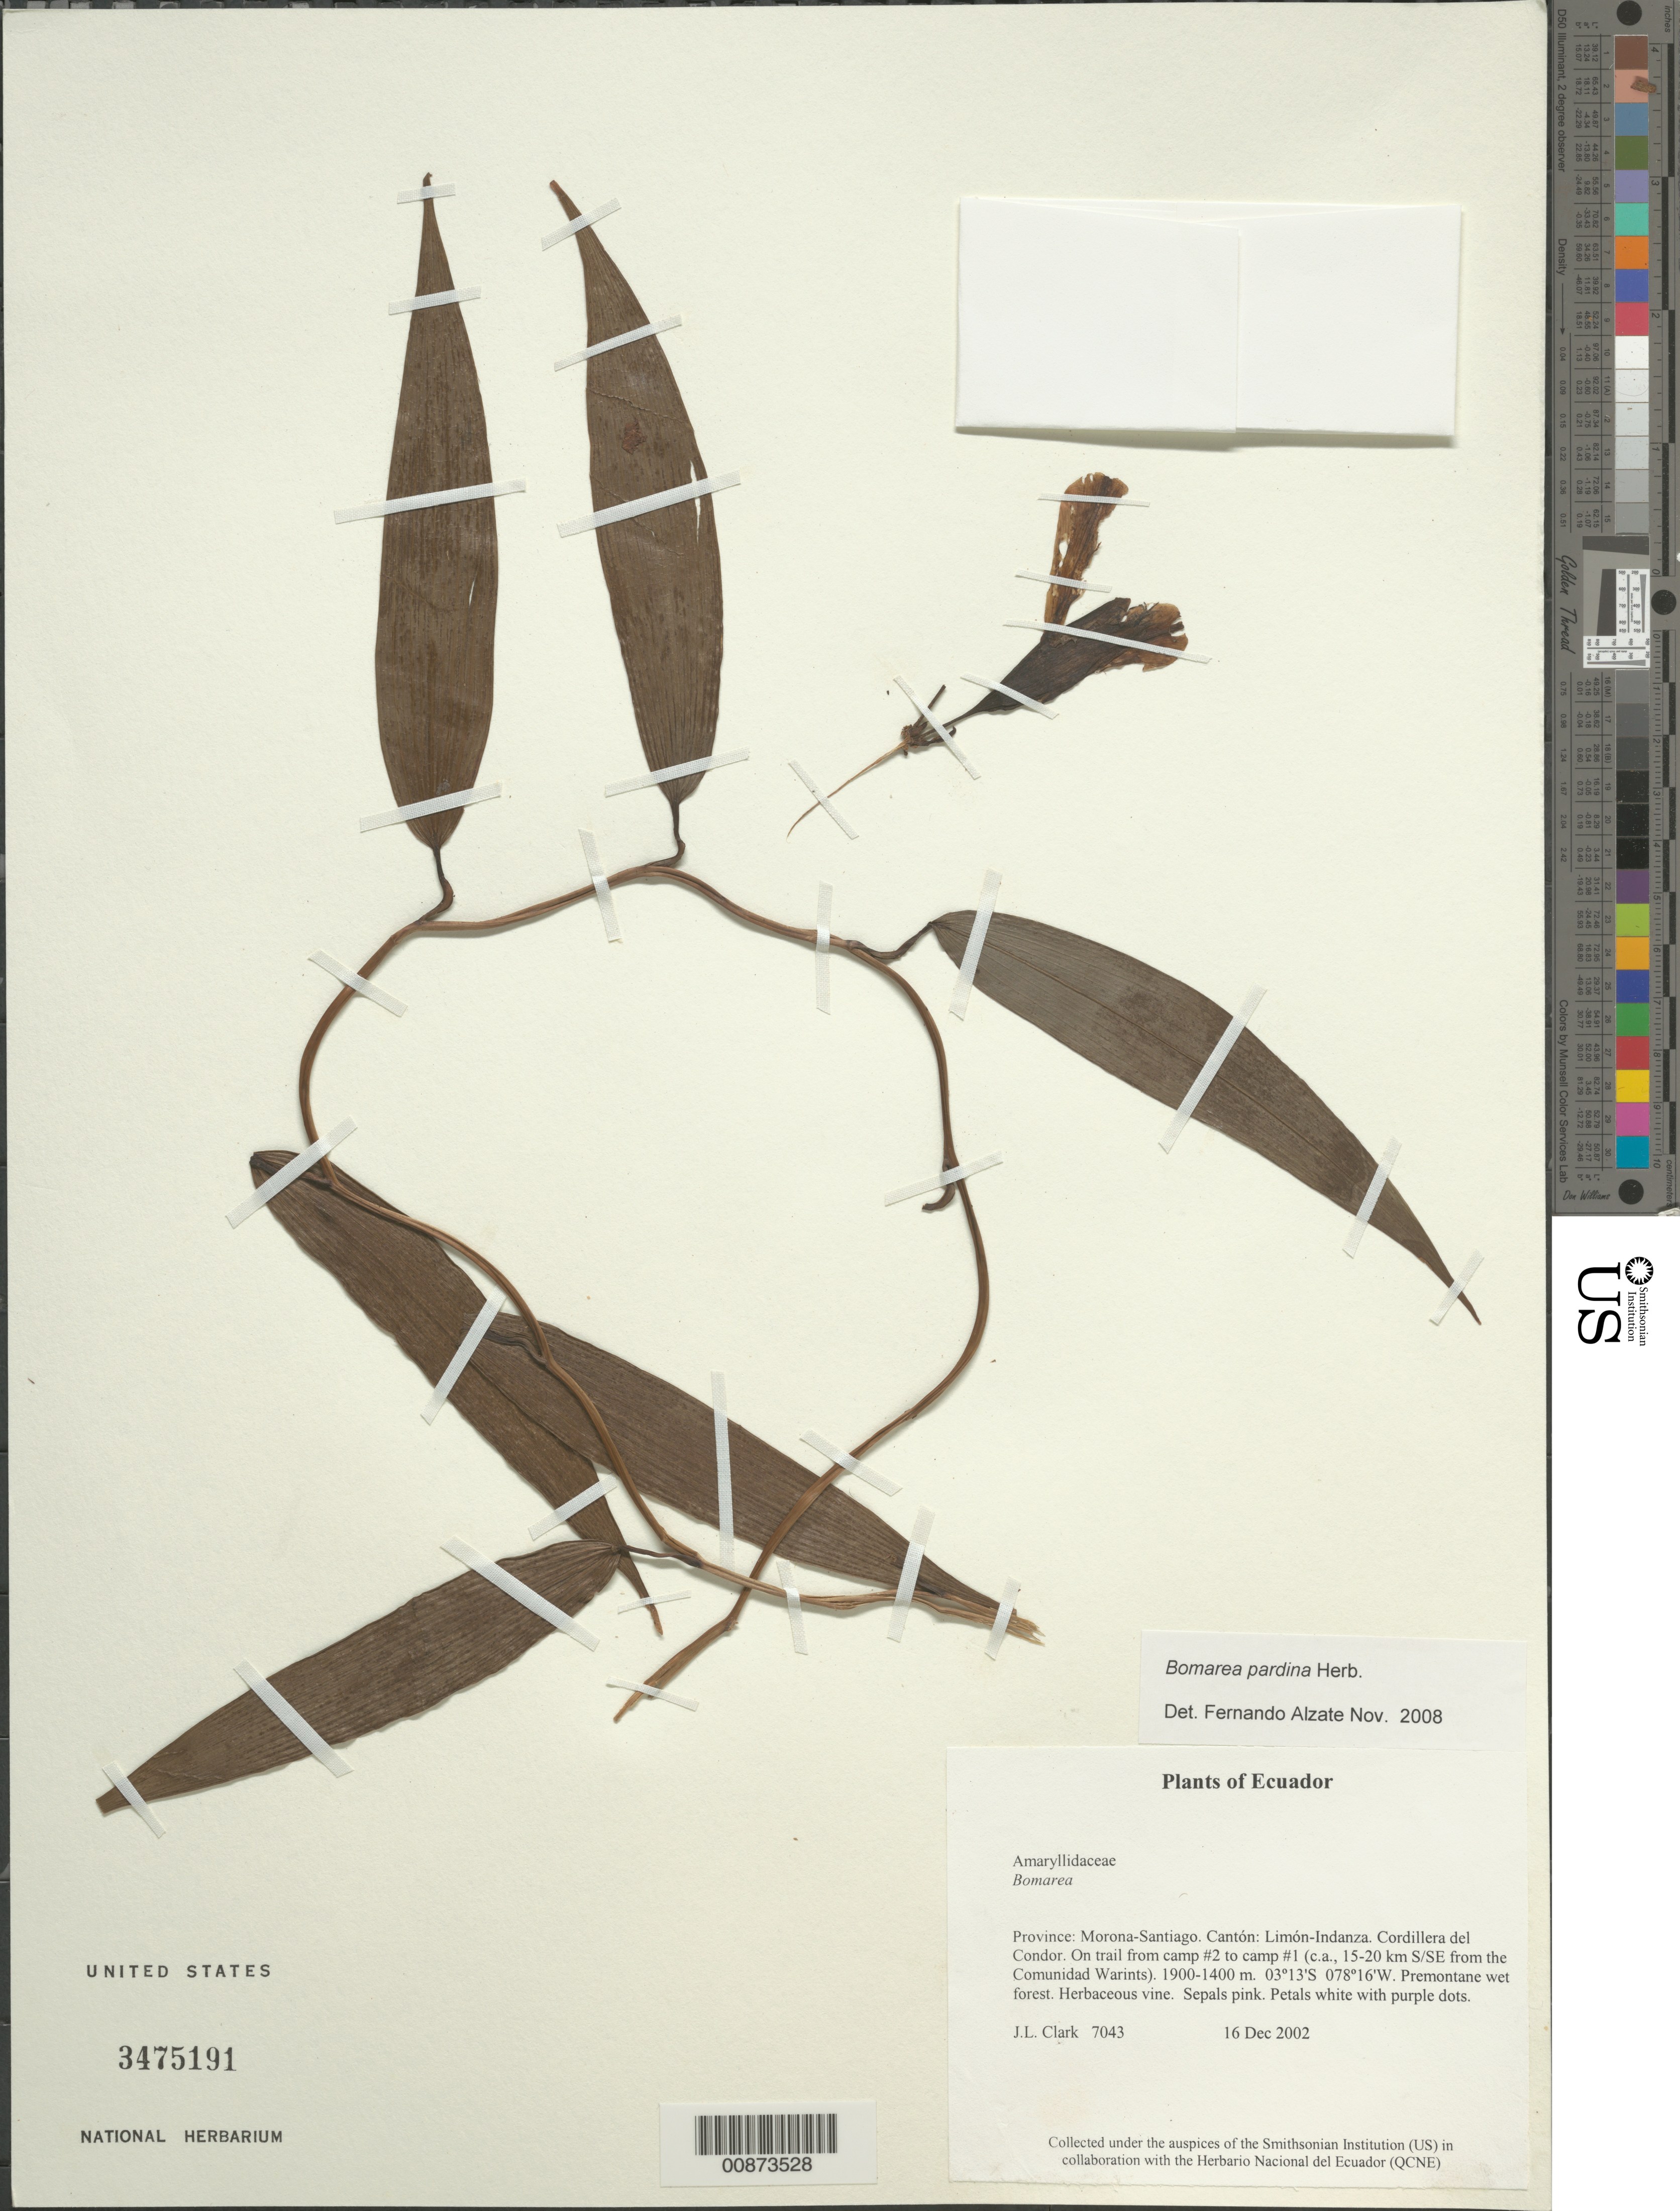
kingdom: Plantae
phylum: Tracheophyta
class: Liliopsida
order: Liliales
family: Alstroemeriaceae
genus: Bomarea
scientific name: Bomarea sp.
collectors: J. L. Clark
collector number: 07043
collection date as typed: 16 Dec 2002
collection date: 2002-12-16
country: Ecuador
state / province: Morona-Santiago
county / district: Limón-Indanza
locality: Cordillera del Condor. On trail from camp #2 to camp #1 (c.a., 15-20 km S/SE from the Comunidad Warints).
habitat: Premontane wet forest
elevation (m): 1900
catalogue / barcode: US 3475191